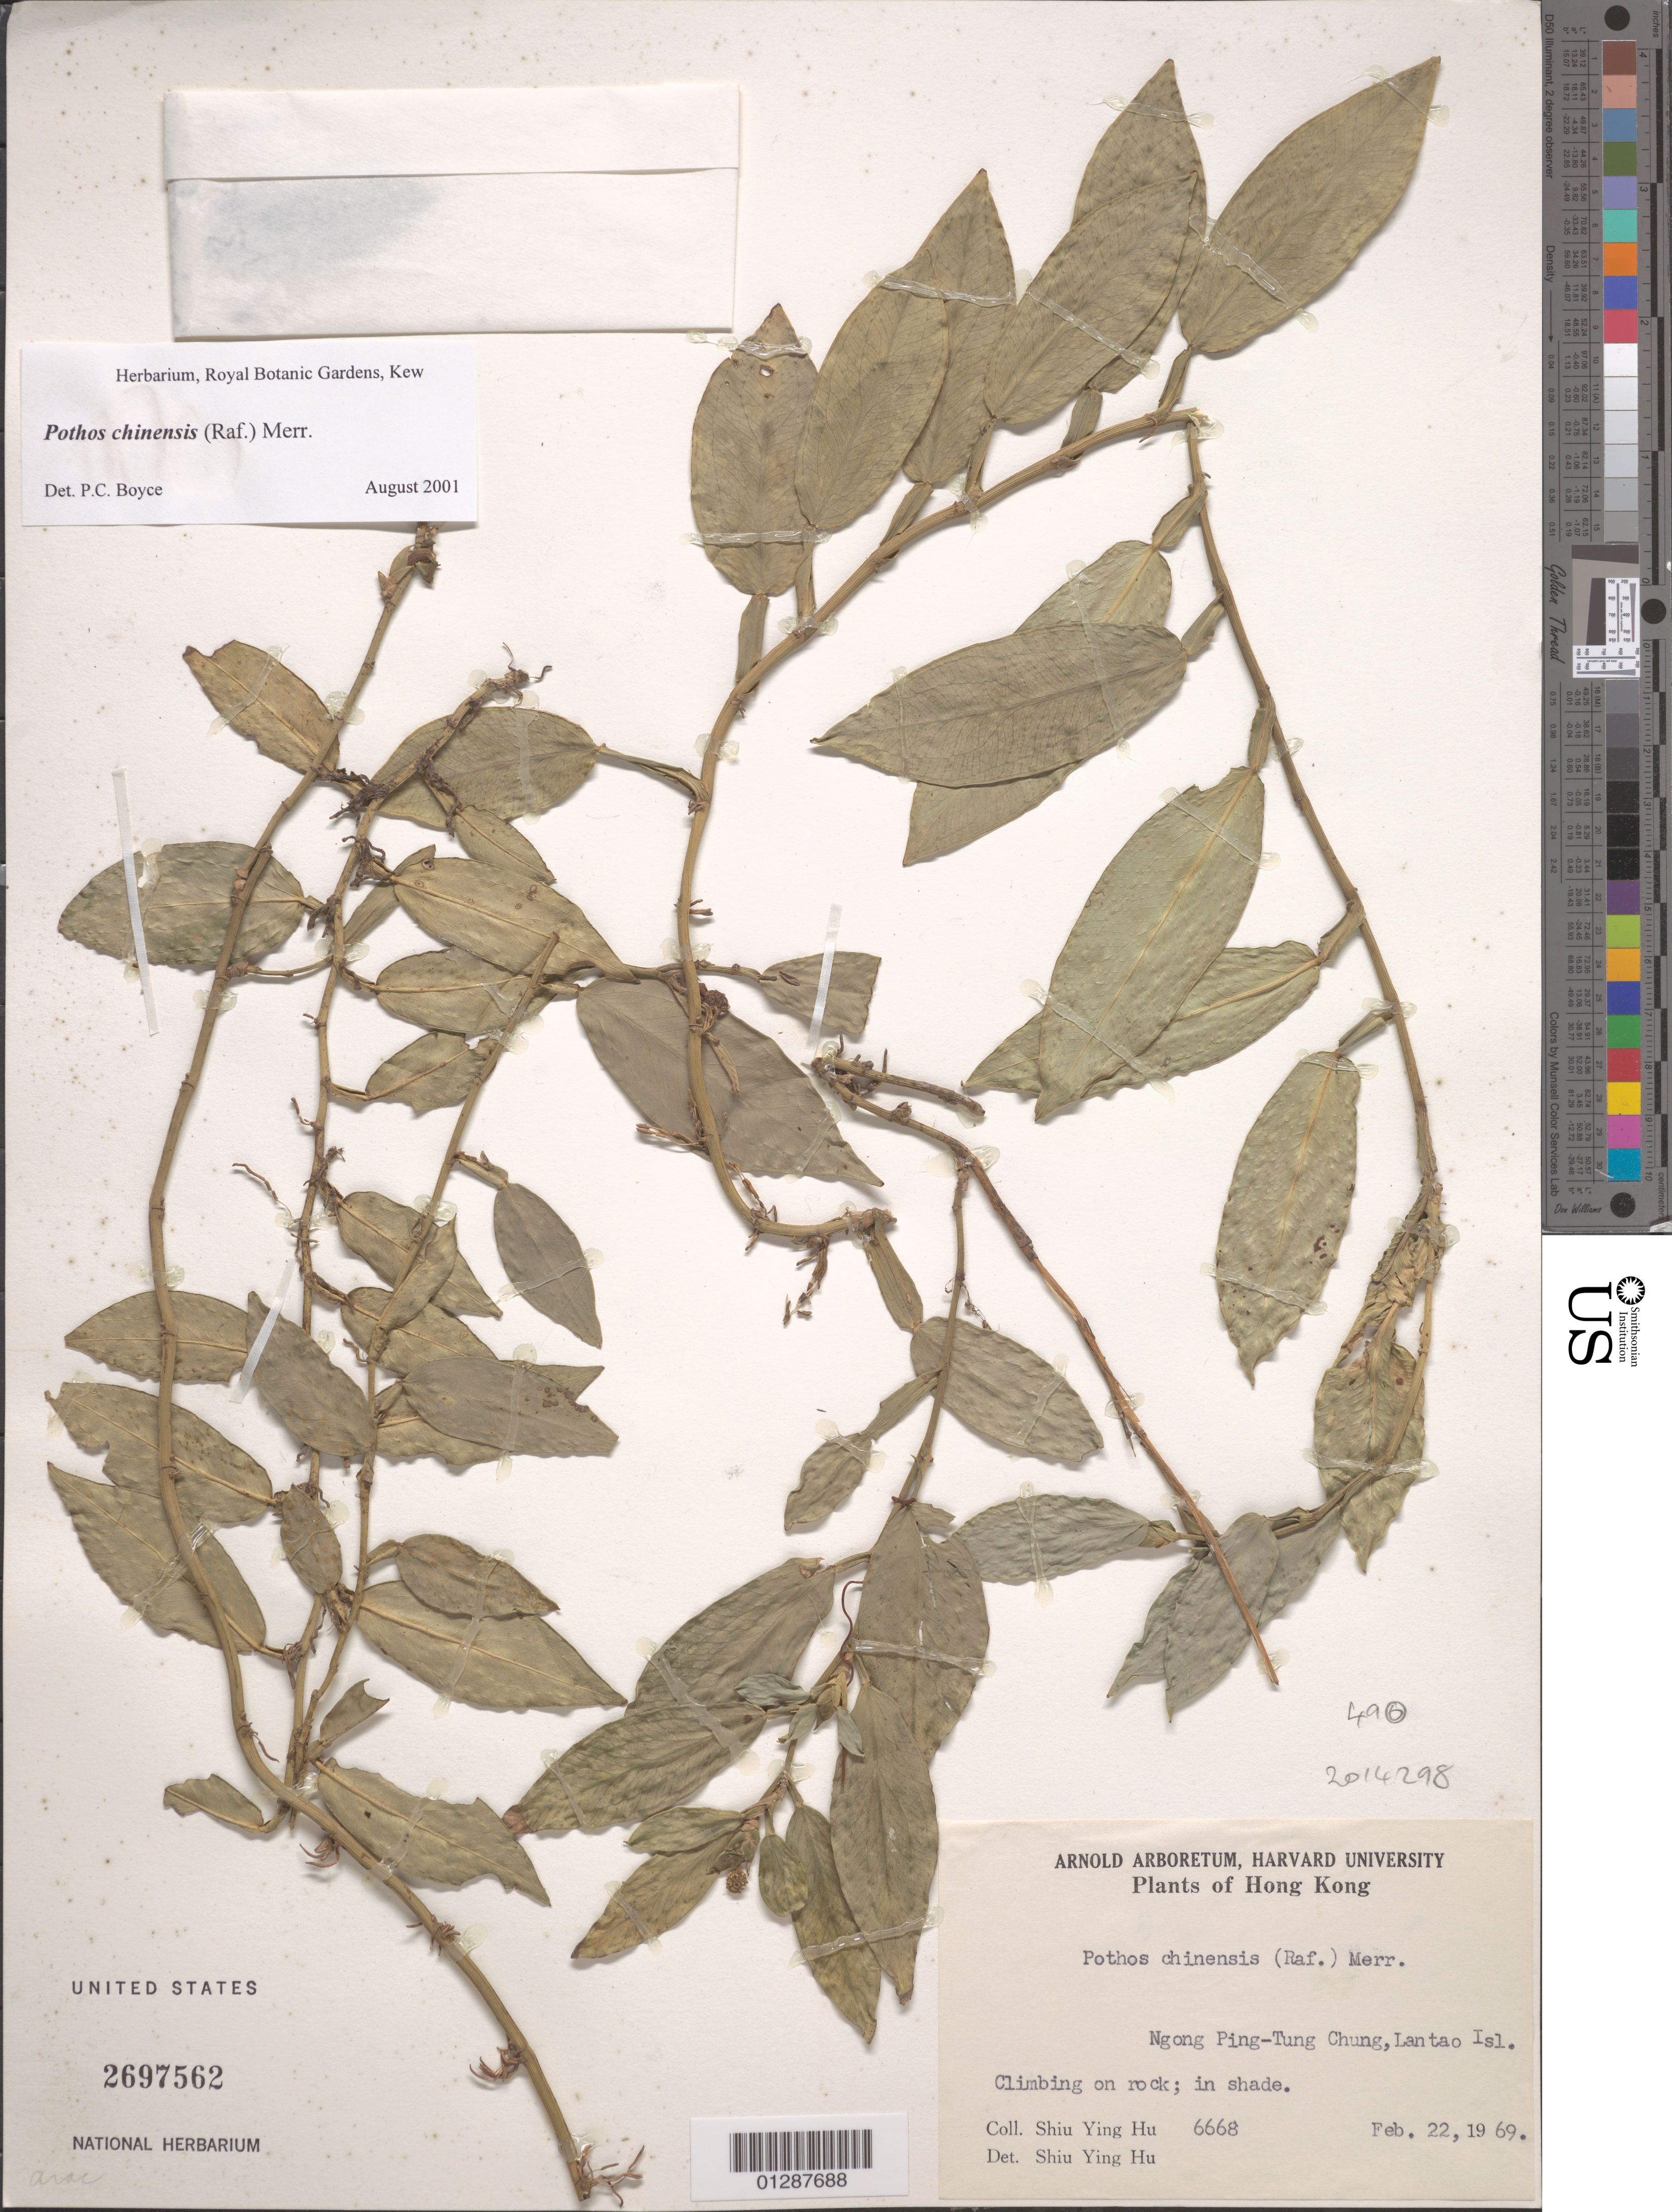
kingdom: Plantae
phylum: Tracheophyta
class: Liliopsida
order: Alismatales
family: Araceae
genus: Pothos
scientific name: Pothos chinensis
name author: (Raf.) Merr.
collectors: S. Y. Hu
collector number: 6668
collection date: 1969-02-22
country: China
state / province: Hong Kong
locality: Ngong Ping-Tung Chung, Lan tao Isl.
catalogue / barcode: US 2697562